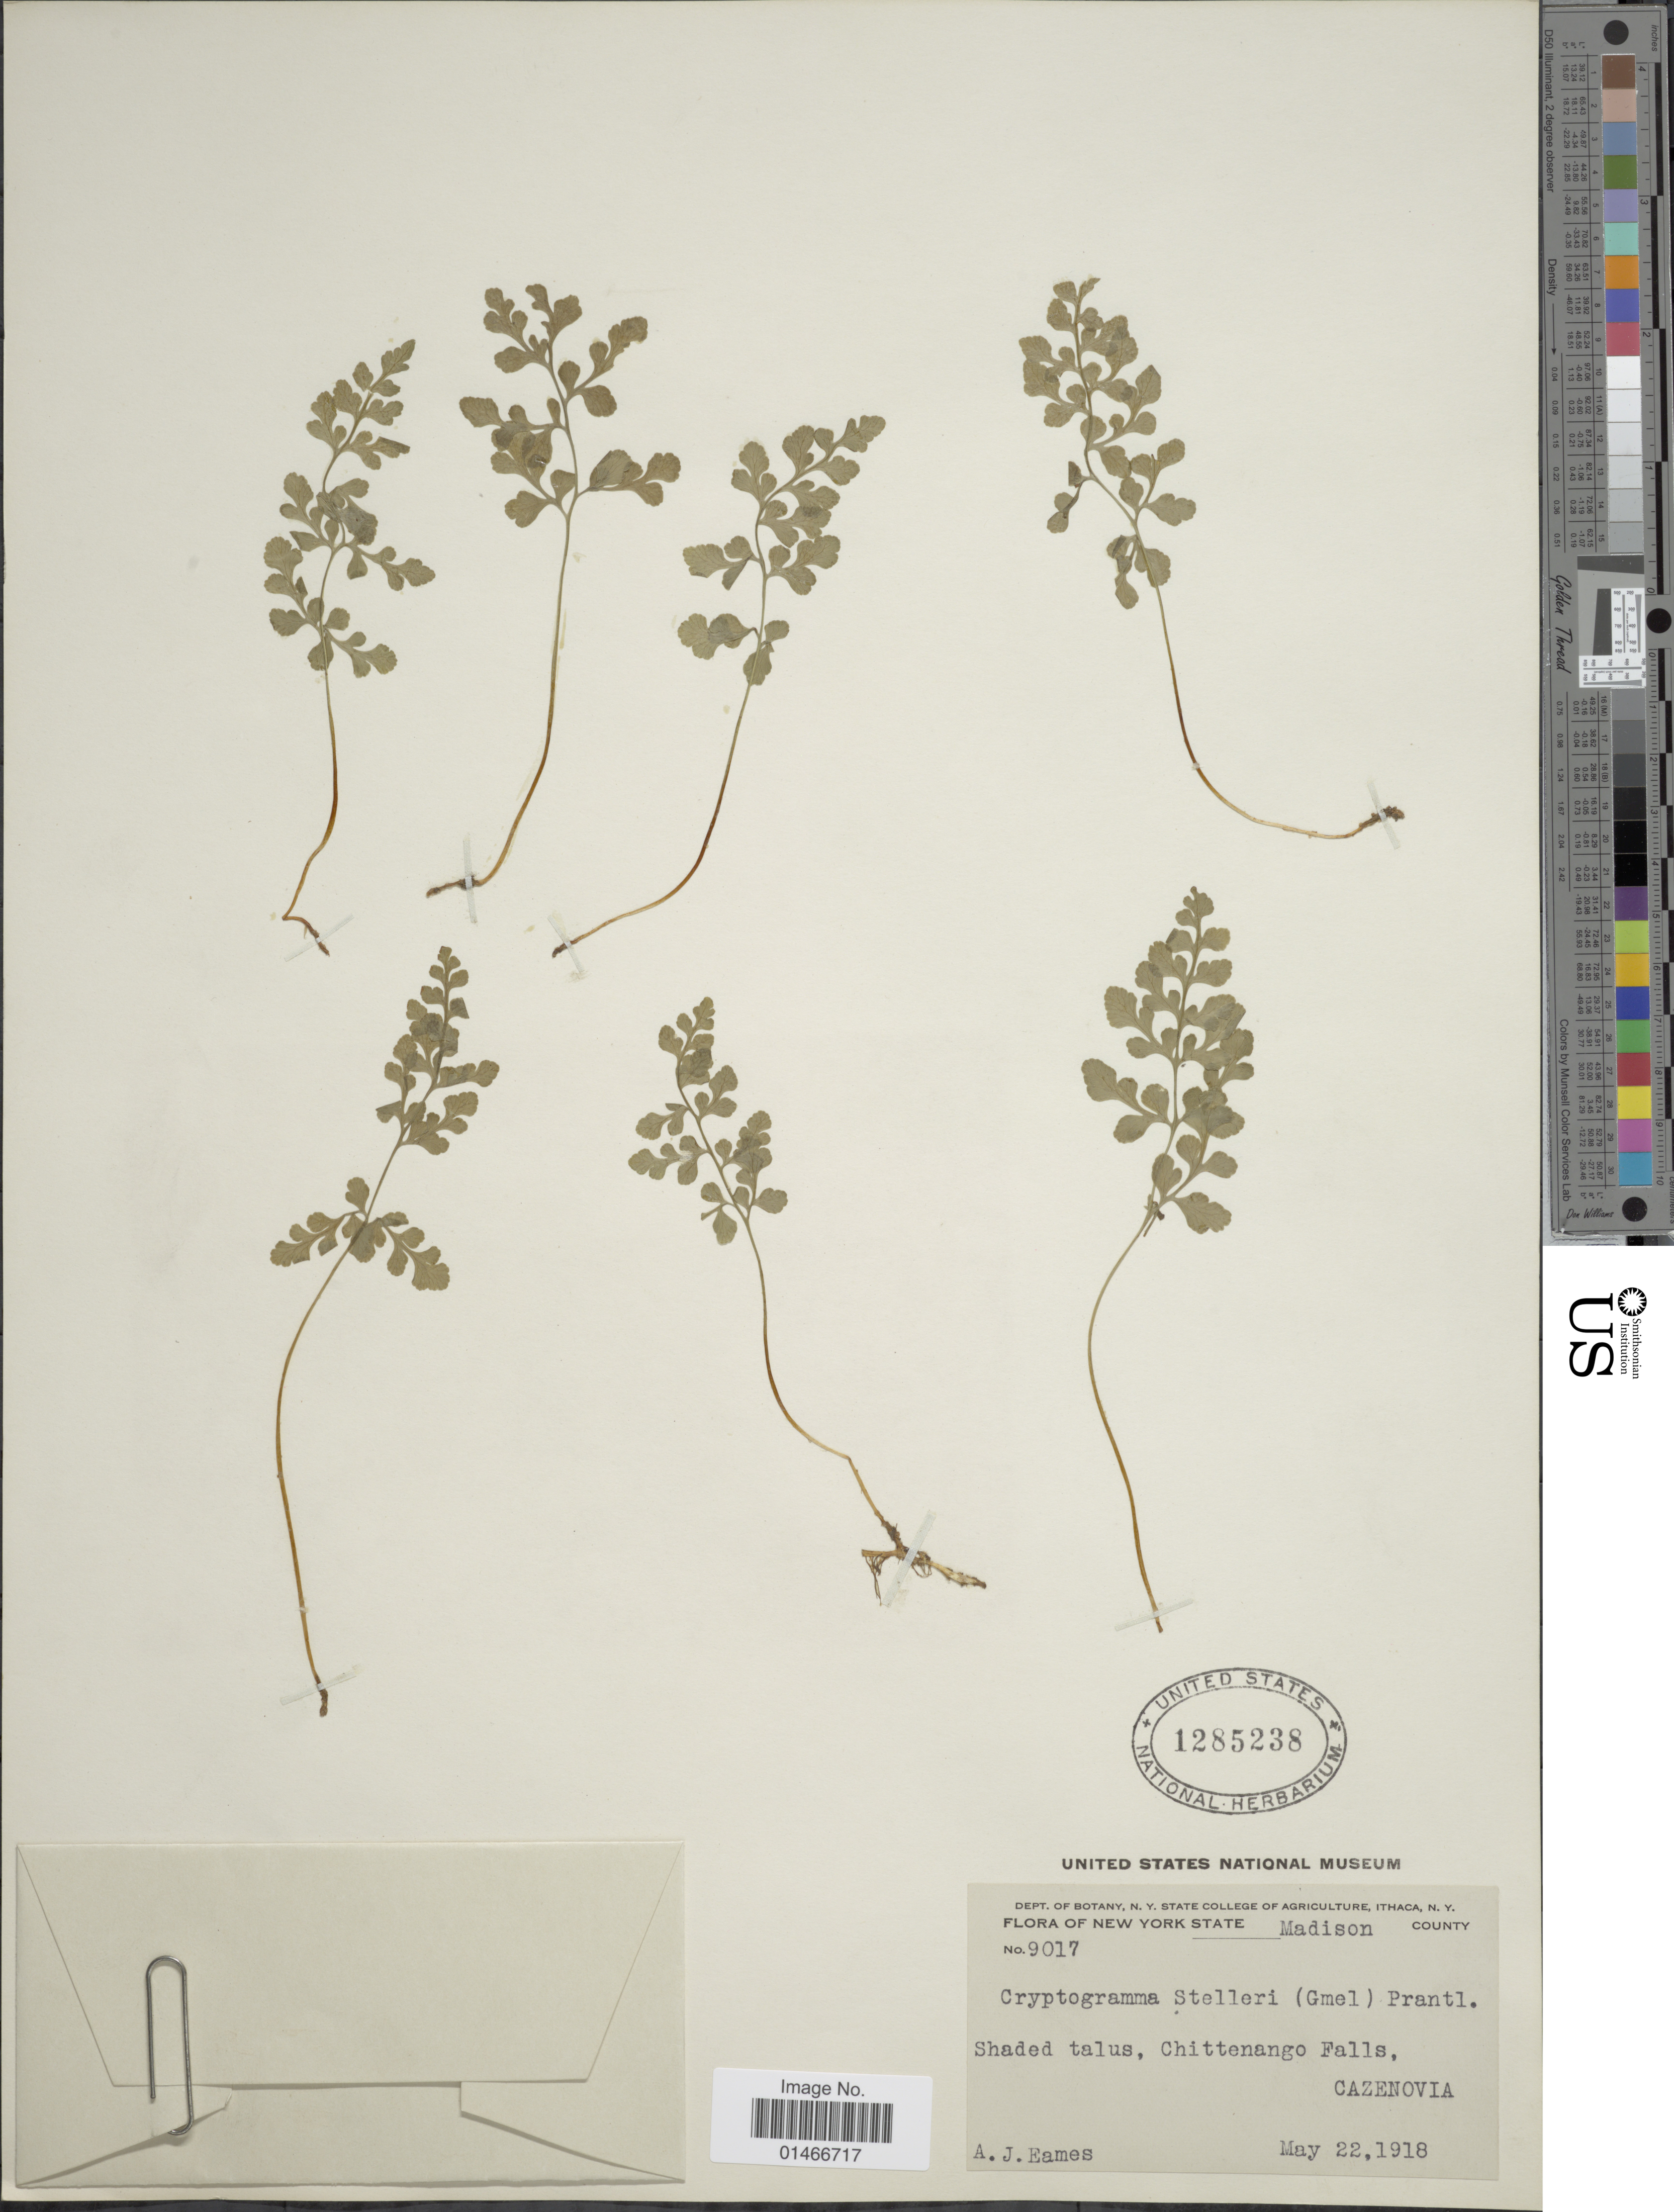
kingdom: Plantae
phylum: Tracheophyta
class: Polypodiopsida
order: Polypodiales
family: Pteridaceae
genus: Cryptogramma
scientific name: Cryptogramma stelleri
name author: (S.G. Gmel.) Prantl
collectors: A. J. Eames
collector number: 9017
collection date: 1918-05-22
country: United States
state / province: New York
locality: New York State Madison County. Chittenango Falls, Cazenovia.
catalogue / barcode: US 1285238